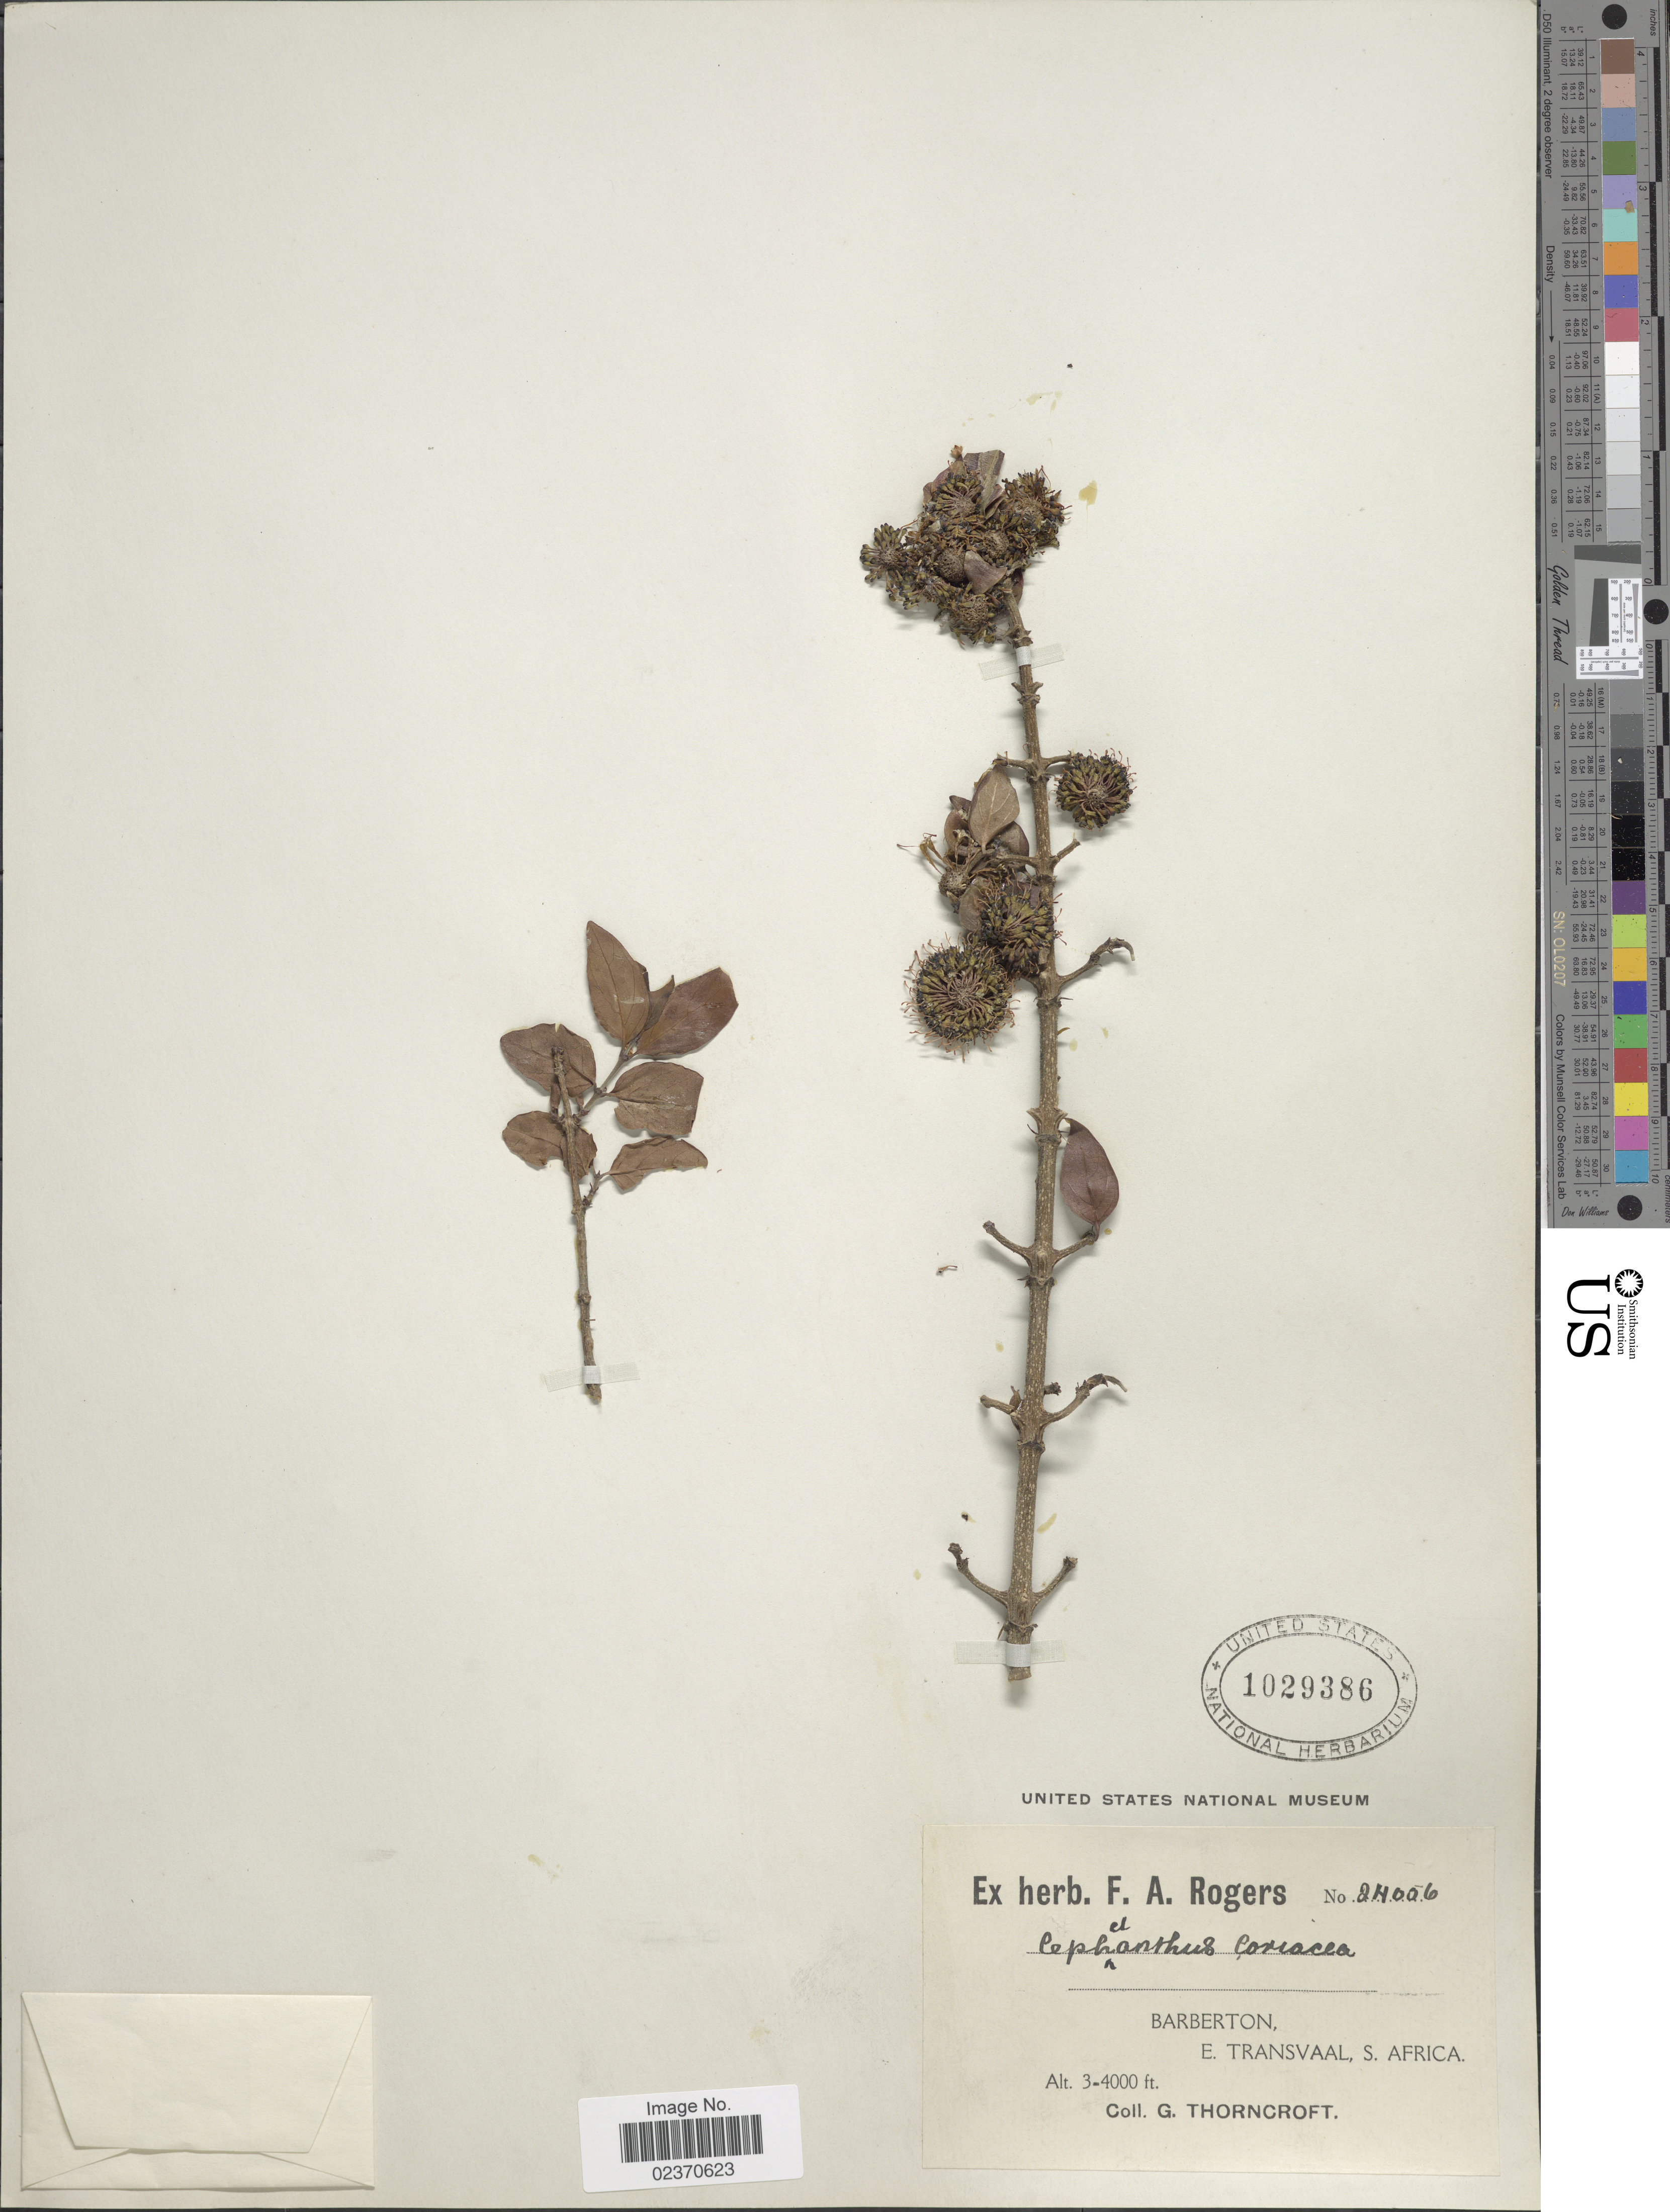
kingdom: Plantae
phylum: Tracheophyta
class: Magnoliopsida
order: Gentianales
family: Rubiaceae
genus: Cephalanthus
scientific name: Cephalanthus coriaceus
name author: K. Schum.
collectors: G. Thorncroft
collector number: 24006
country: South Africa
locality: Barberton, E. Transvaal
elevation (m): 914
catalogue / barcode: US 1029386